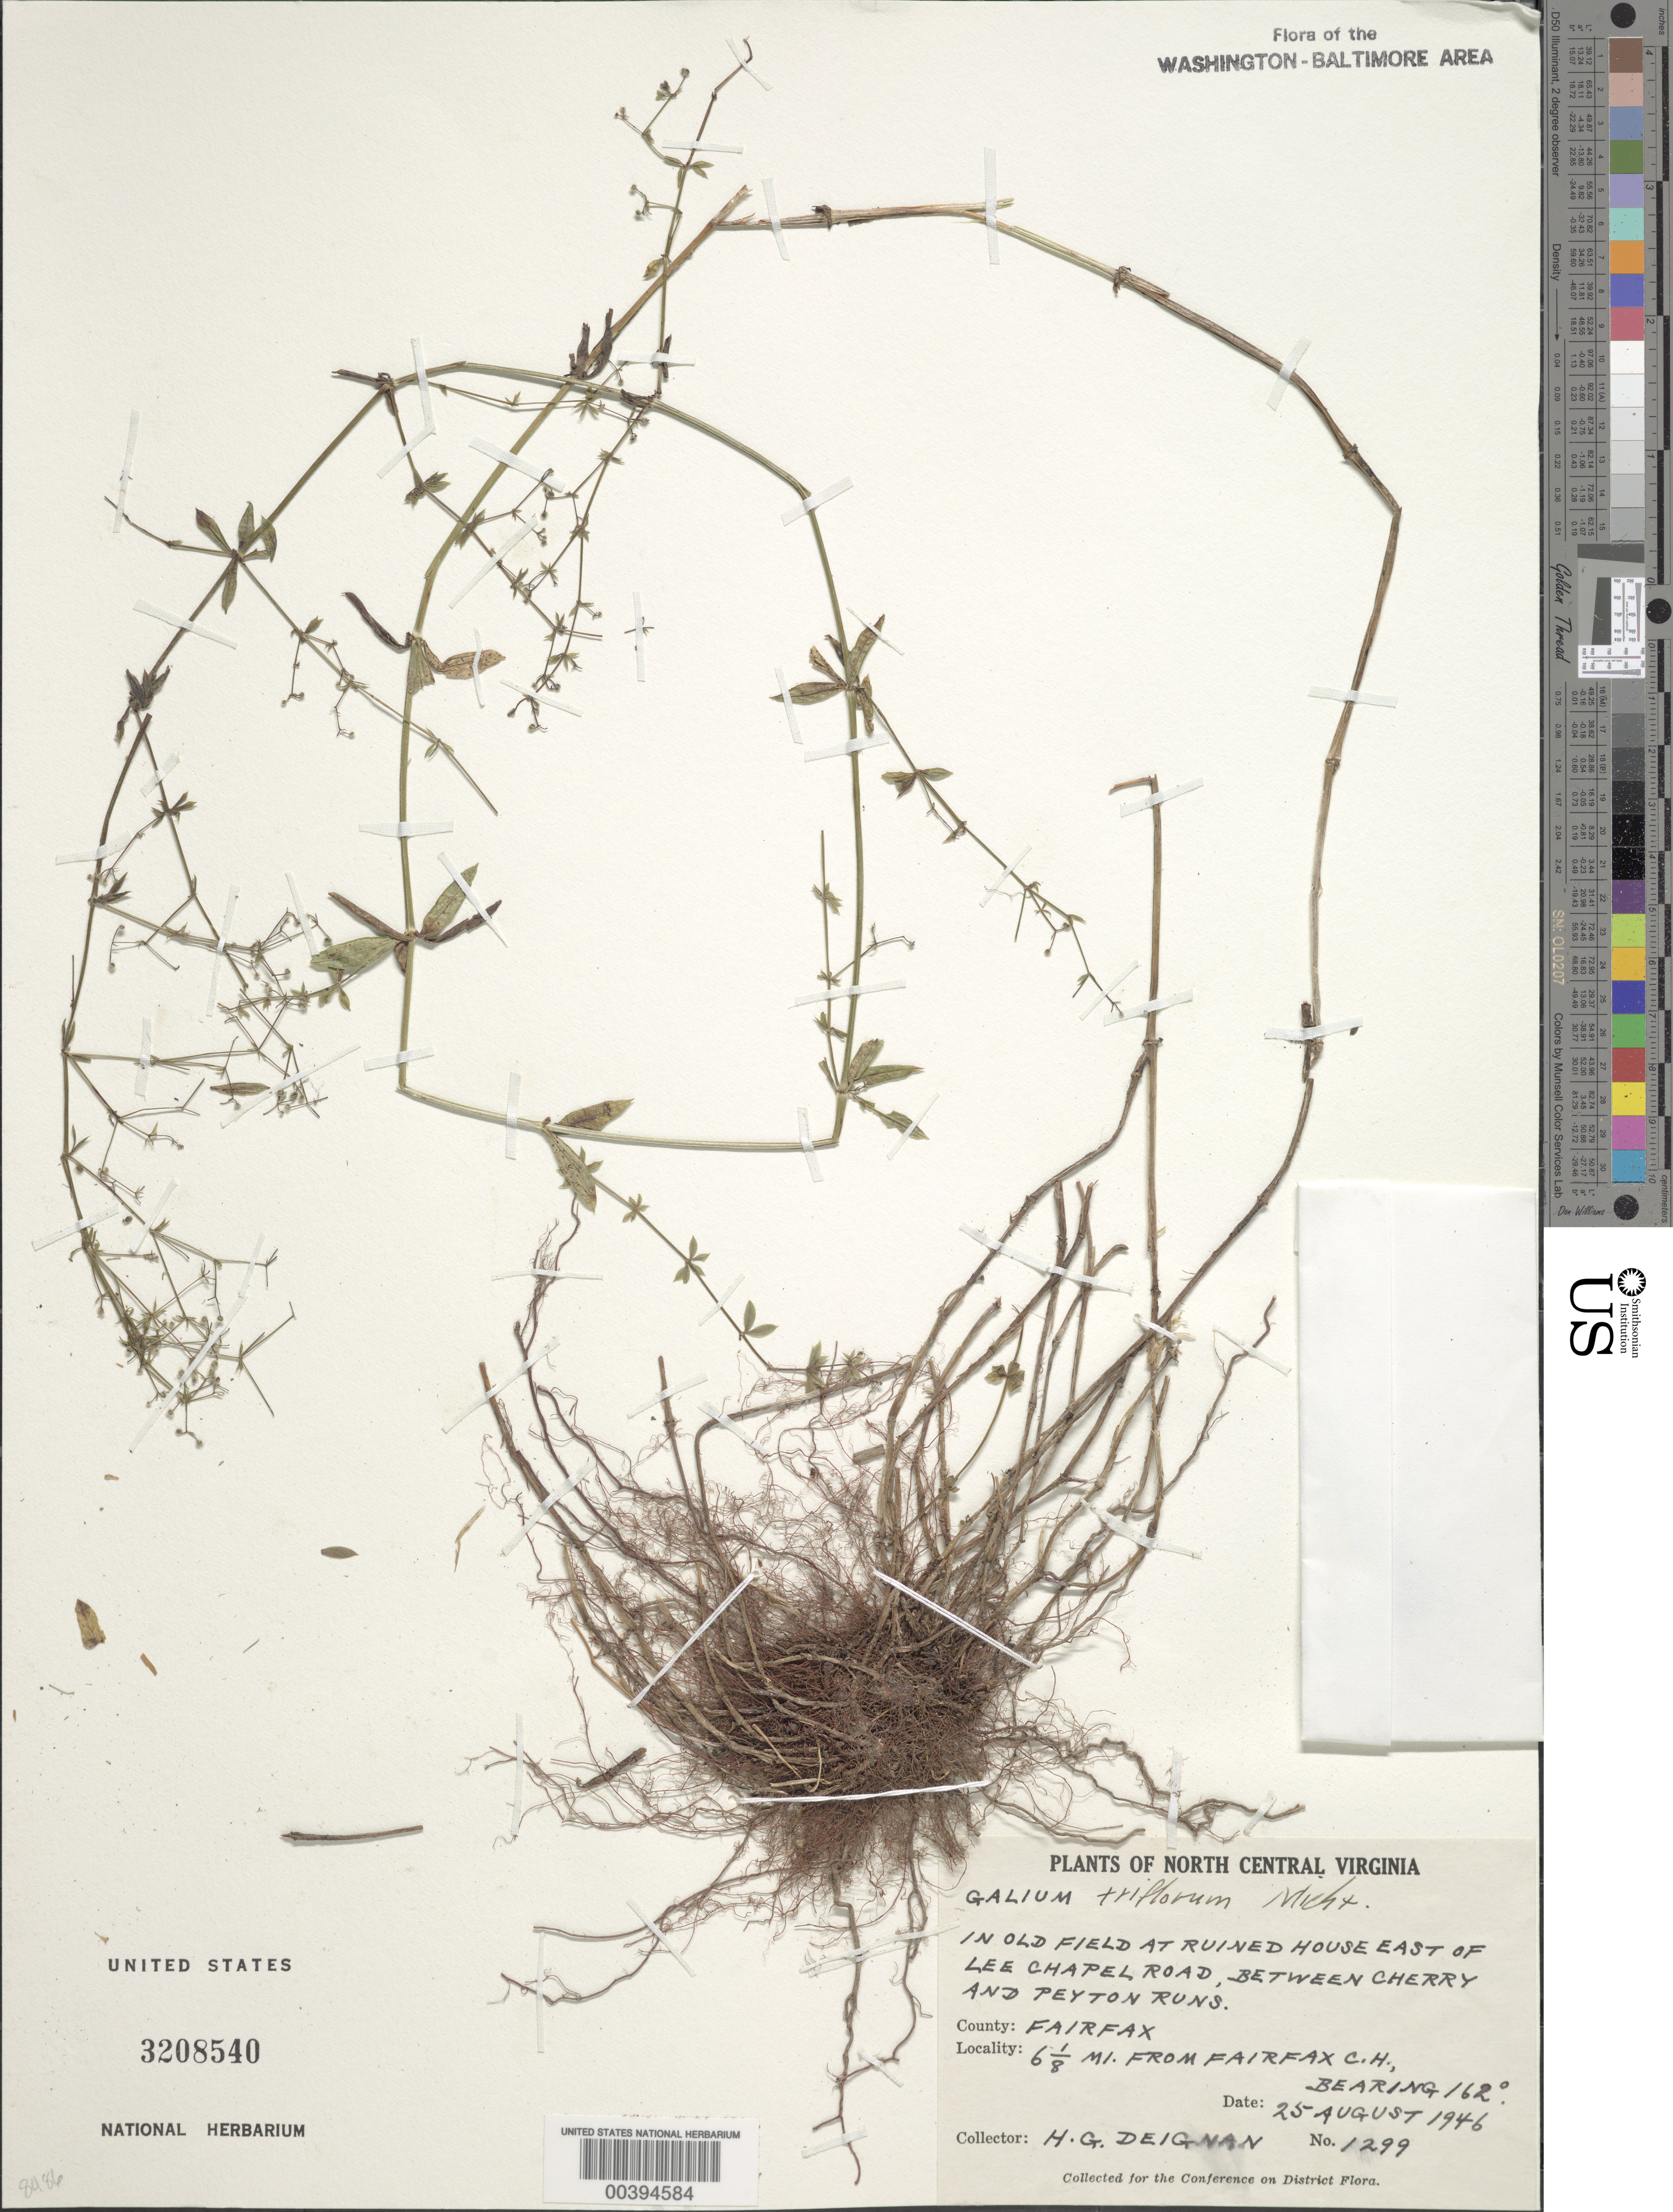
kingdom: Plantae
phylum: Tracheophyta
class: Magnoliopsida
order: Gentianales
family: Rubiaceae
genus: Galium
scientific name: Galium triflorum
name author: Michx.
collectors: H. Deignan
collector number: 1299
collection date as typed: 25 Aug 1946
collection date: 1946-08-25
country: United States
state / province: Virginia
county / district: Fairfax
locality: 6 1/8 M from Fairfax Court House, between Cherry and Peyton Runs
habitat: In old field at ruined house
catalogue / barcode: US 3208540